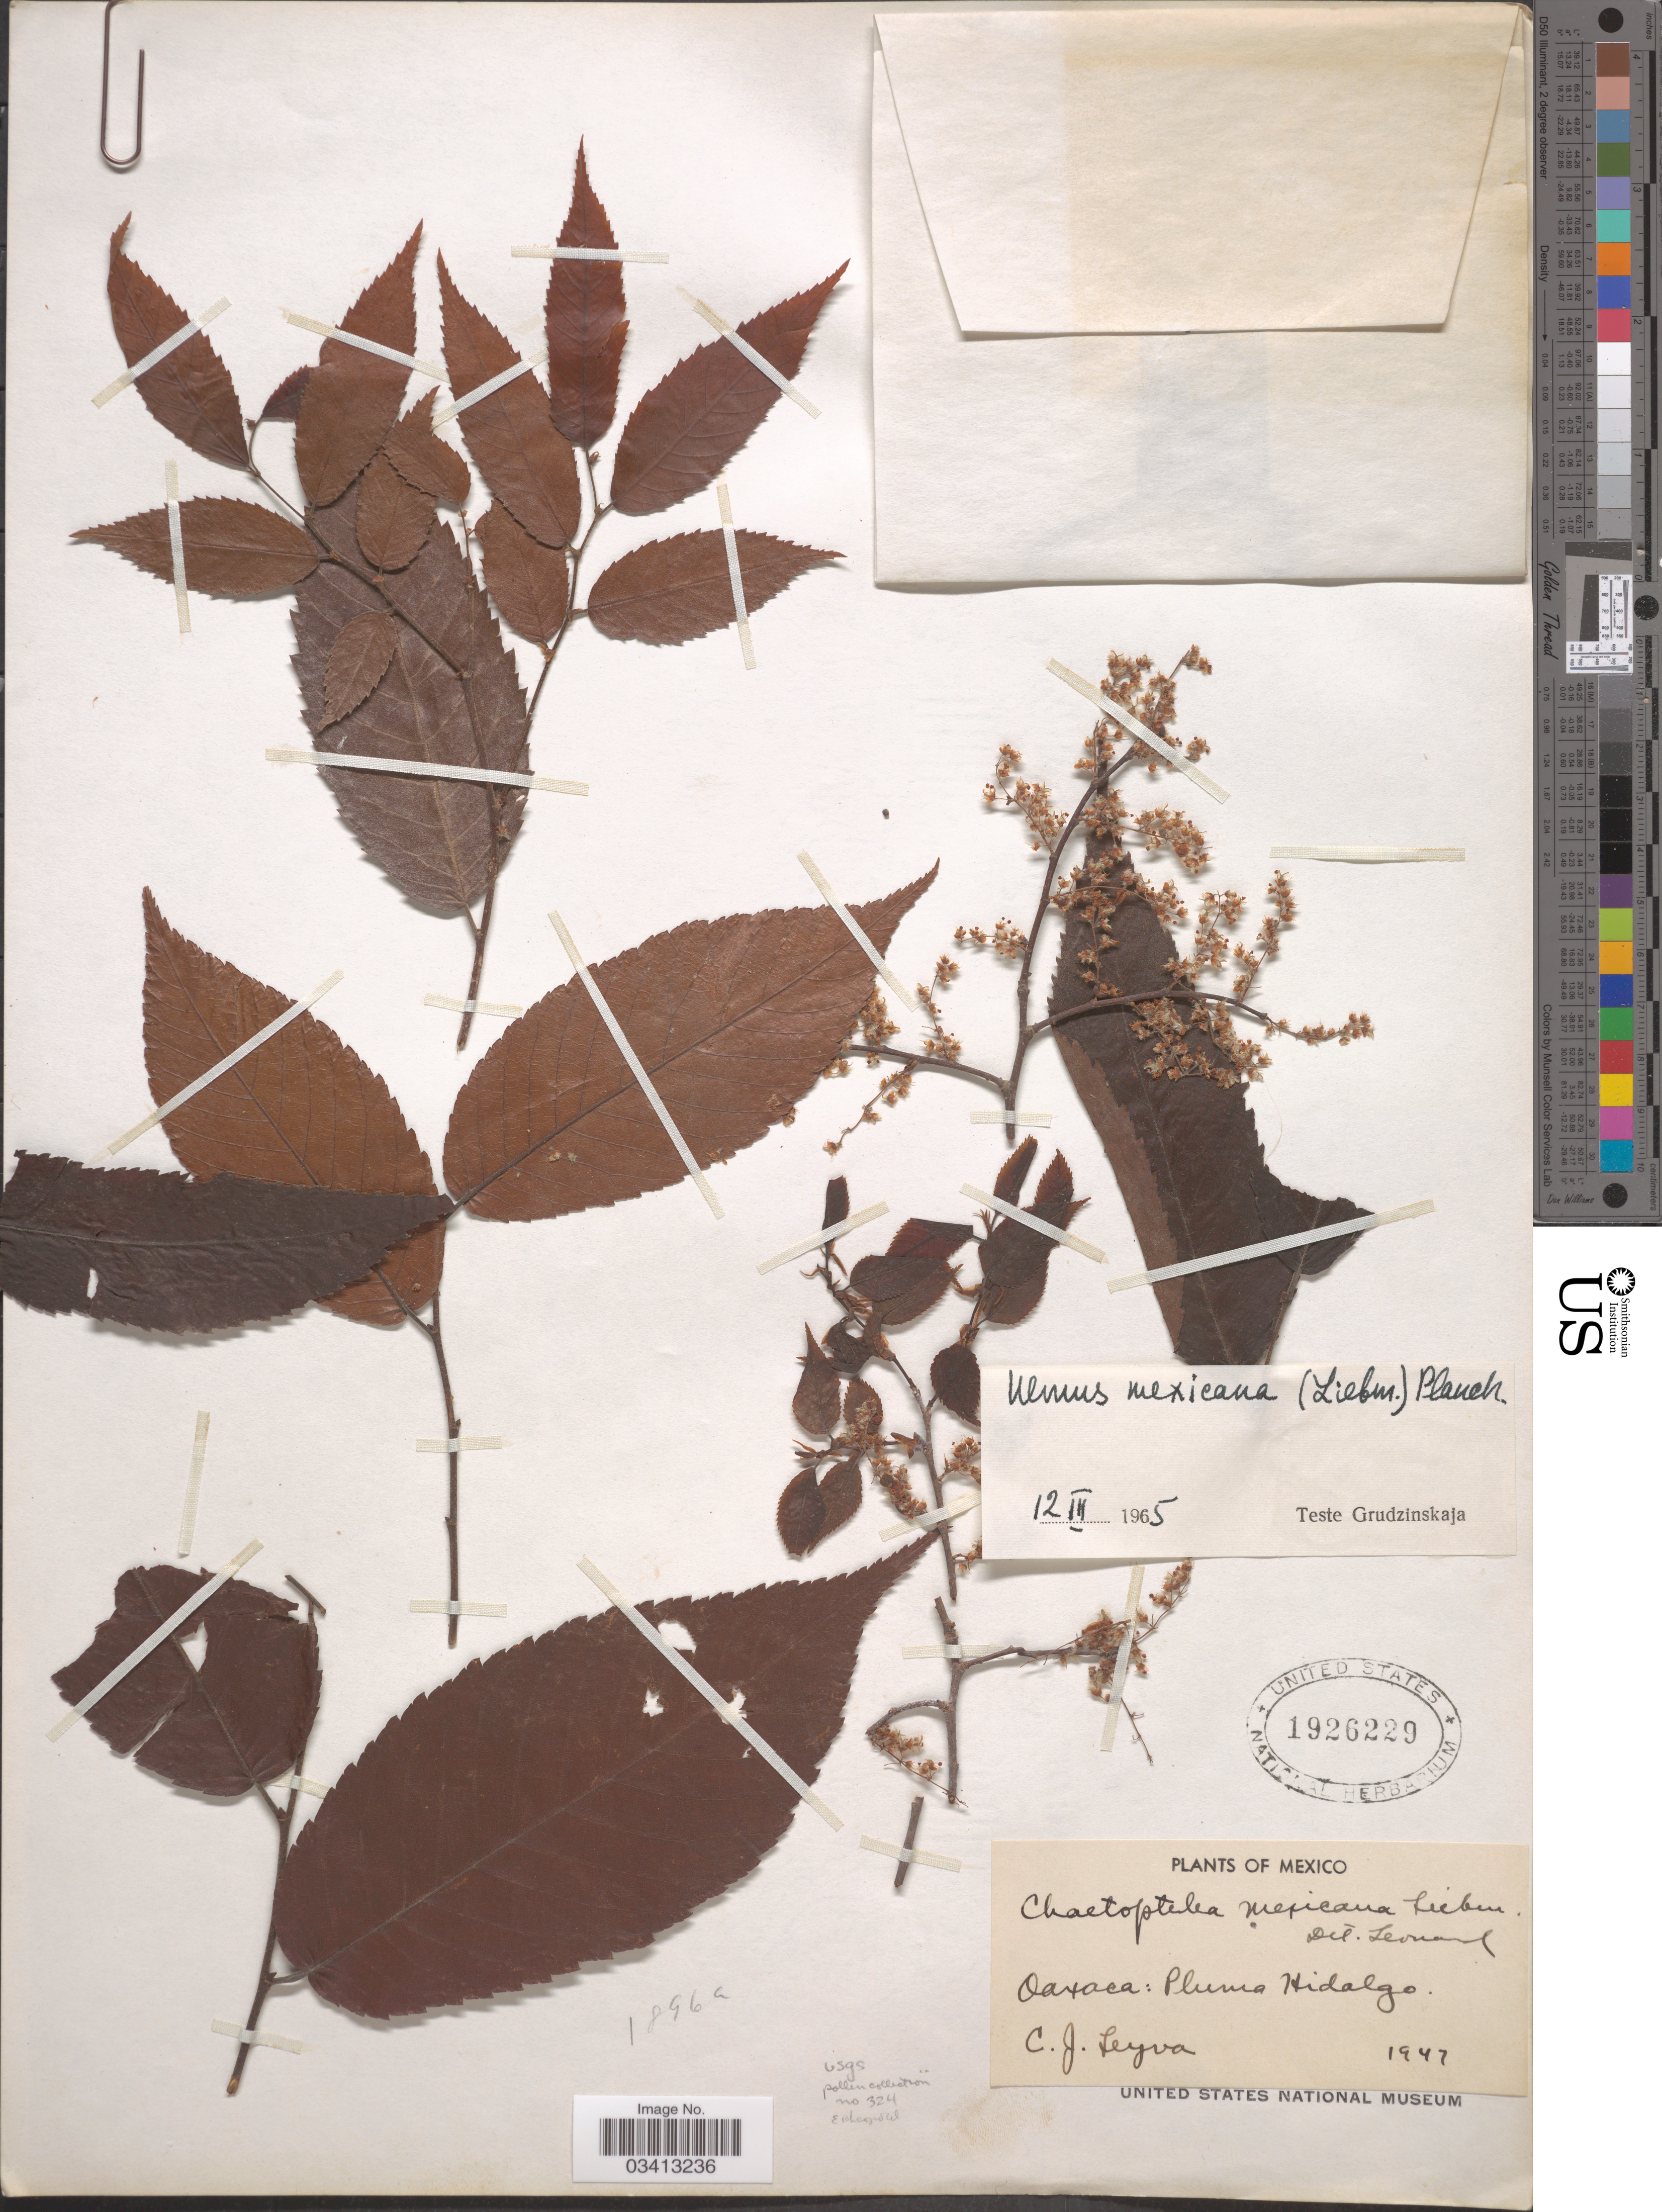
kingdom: Plantae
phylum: Tracheophyta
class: Magnoliopsida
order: Rosales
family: Ulmaceae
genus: Ulmus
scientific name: Ulmus mexicana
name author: (Liebm.) Planch.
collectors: C. Leyva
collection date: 1947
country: Mexico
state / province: Oaxaca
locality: Pluma Hidalgo.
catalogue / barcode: US 1926229